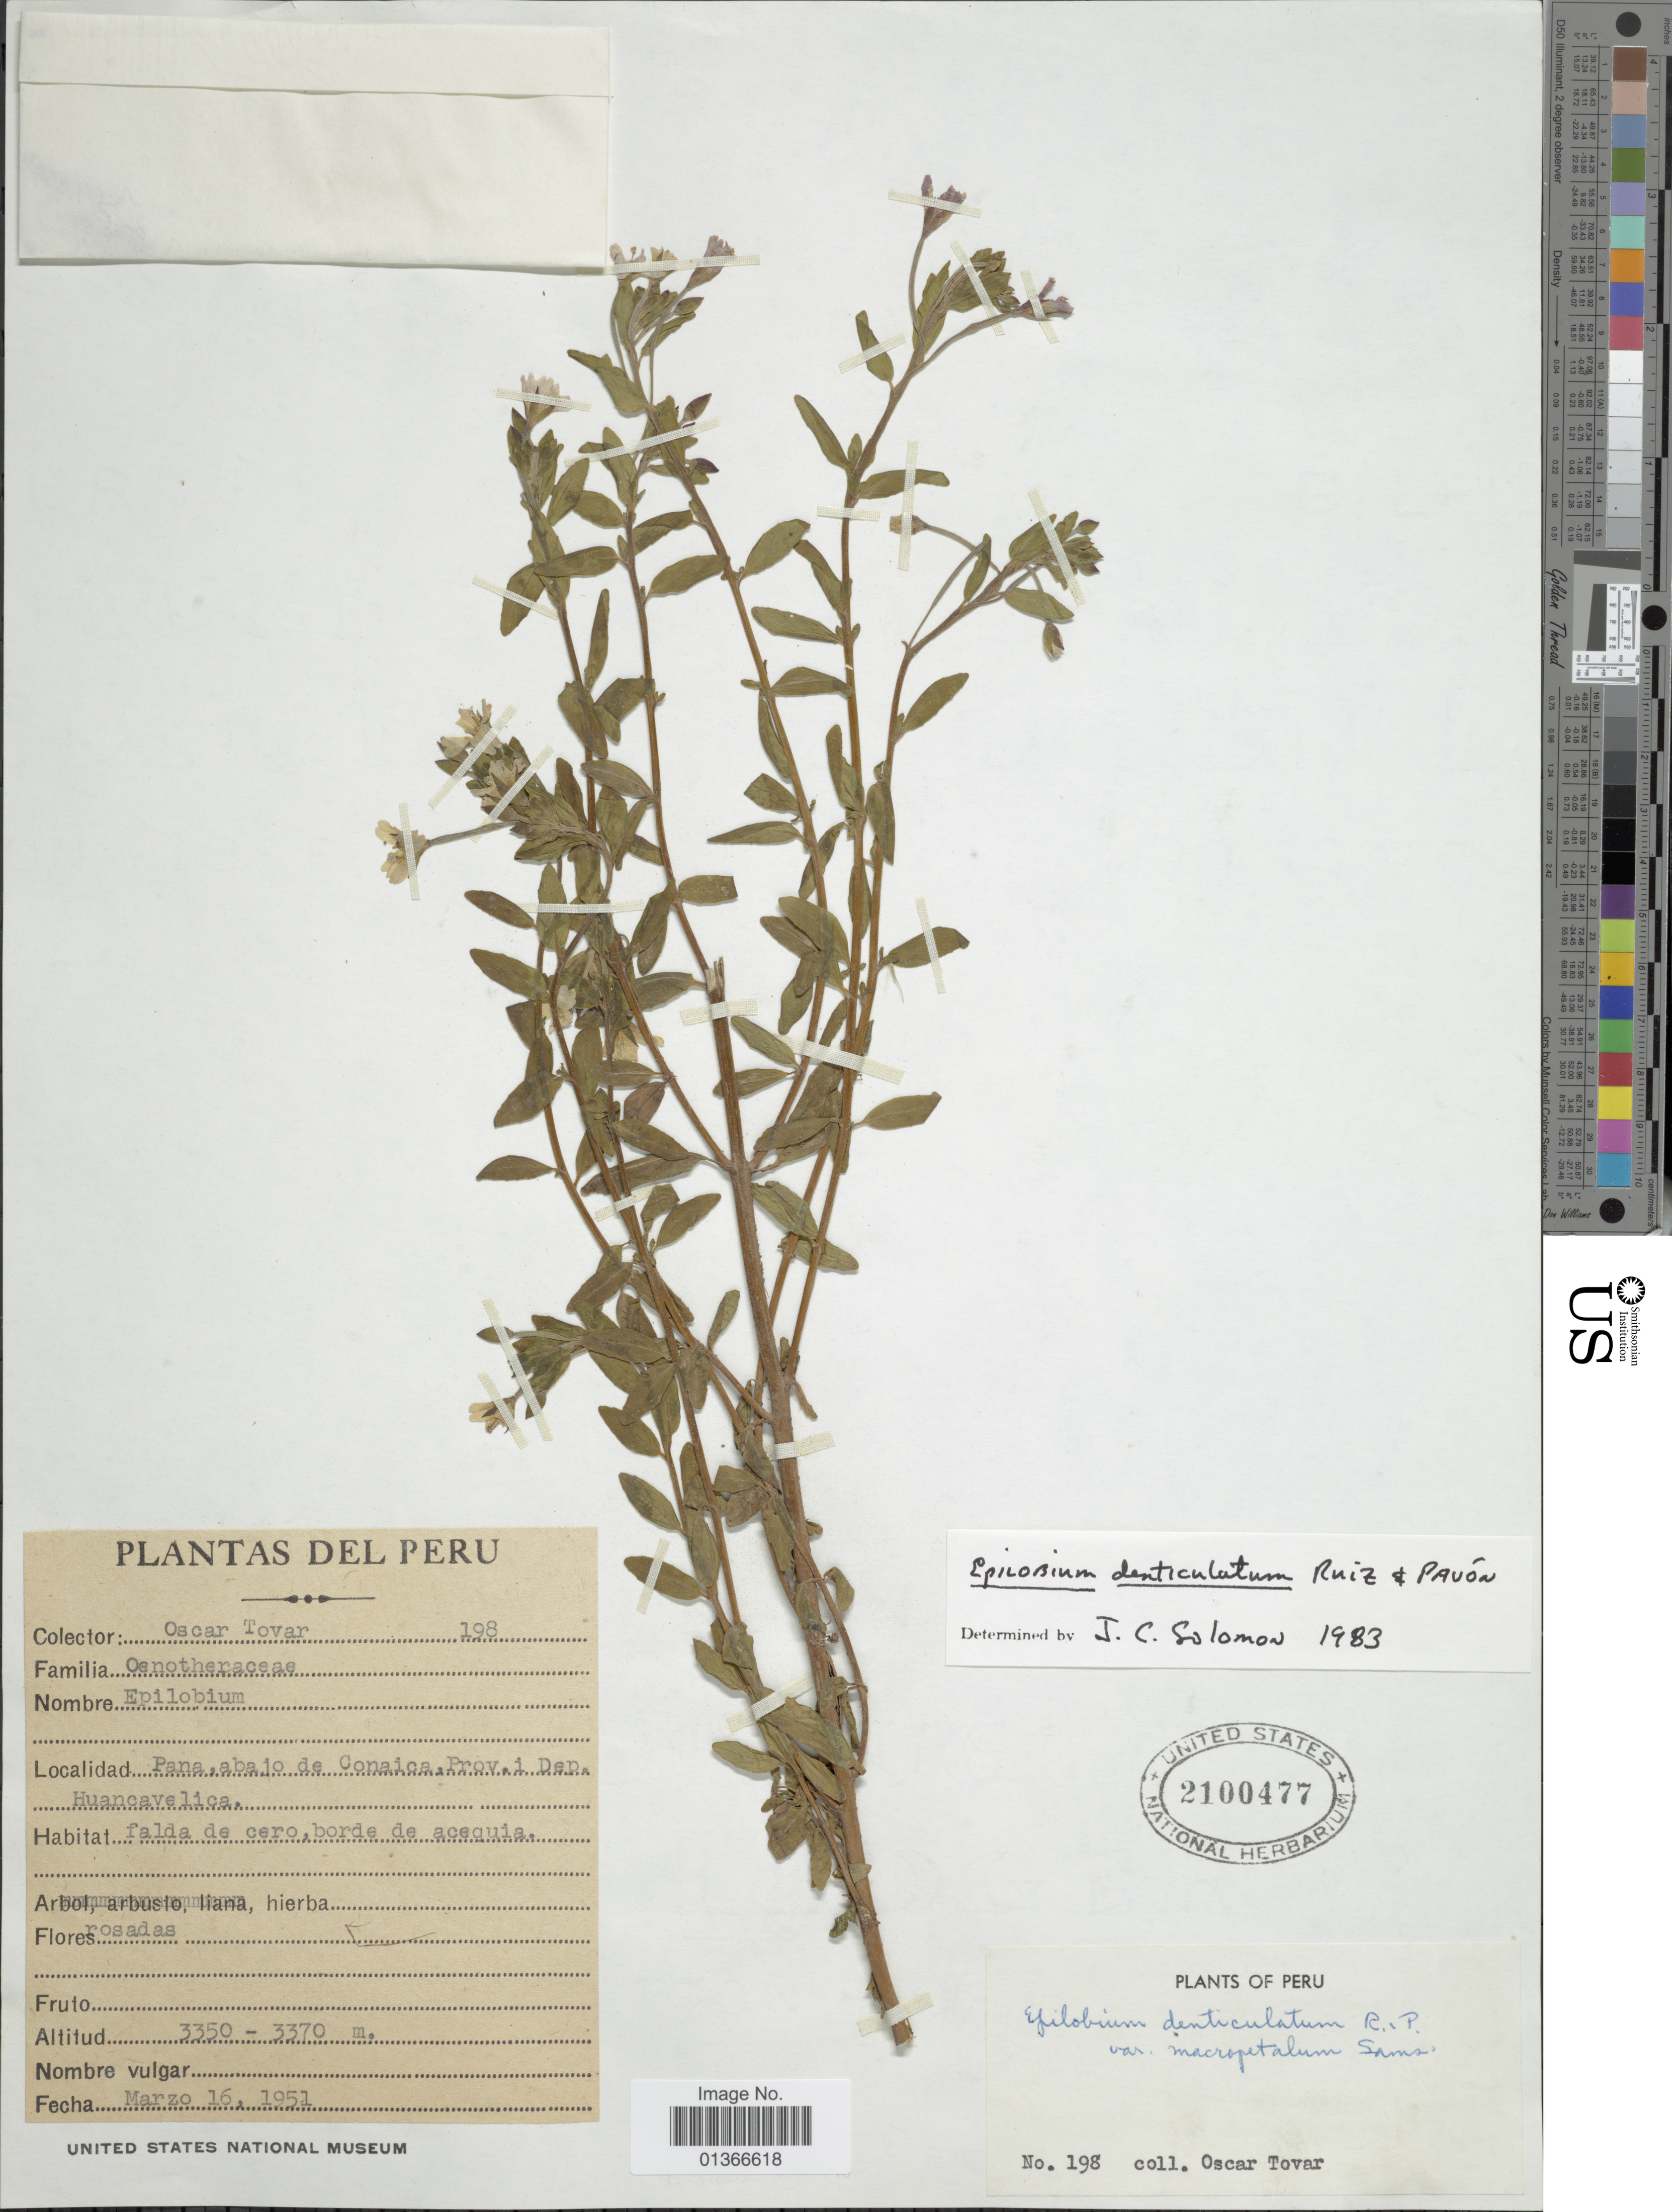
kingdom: Plantae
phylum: Tracheophyta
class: Magnoliopsida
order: Myrtales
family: Onagraceae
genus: Epilobium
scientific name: Epilobium denticulatum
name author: Ruiz & Pav.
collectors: Ó. Tovar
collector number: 198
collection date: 1951-03-16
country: Peru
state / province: Huancavelica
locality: Pana, abajo de Conaica.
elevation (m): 3350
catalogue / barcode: US 2100477